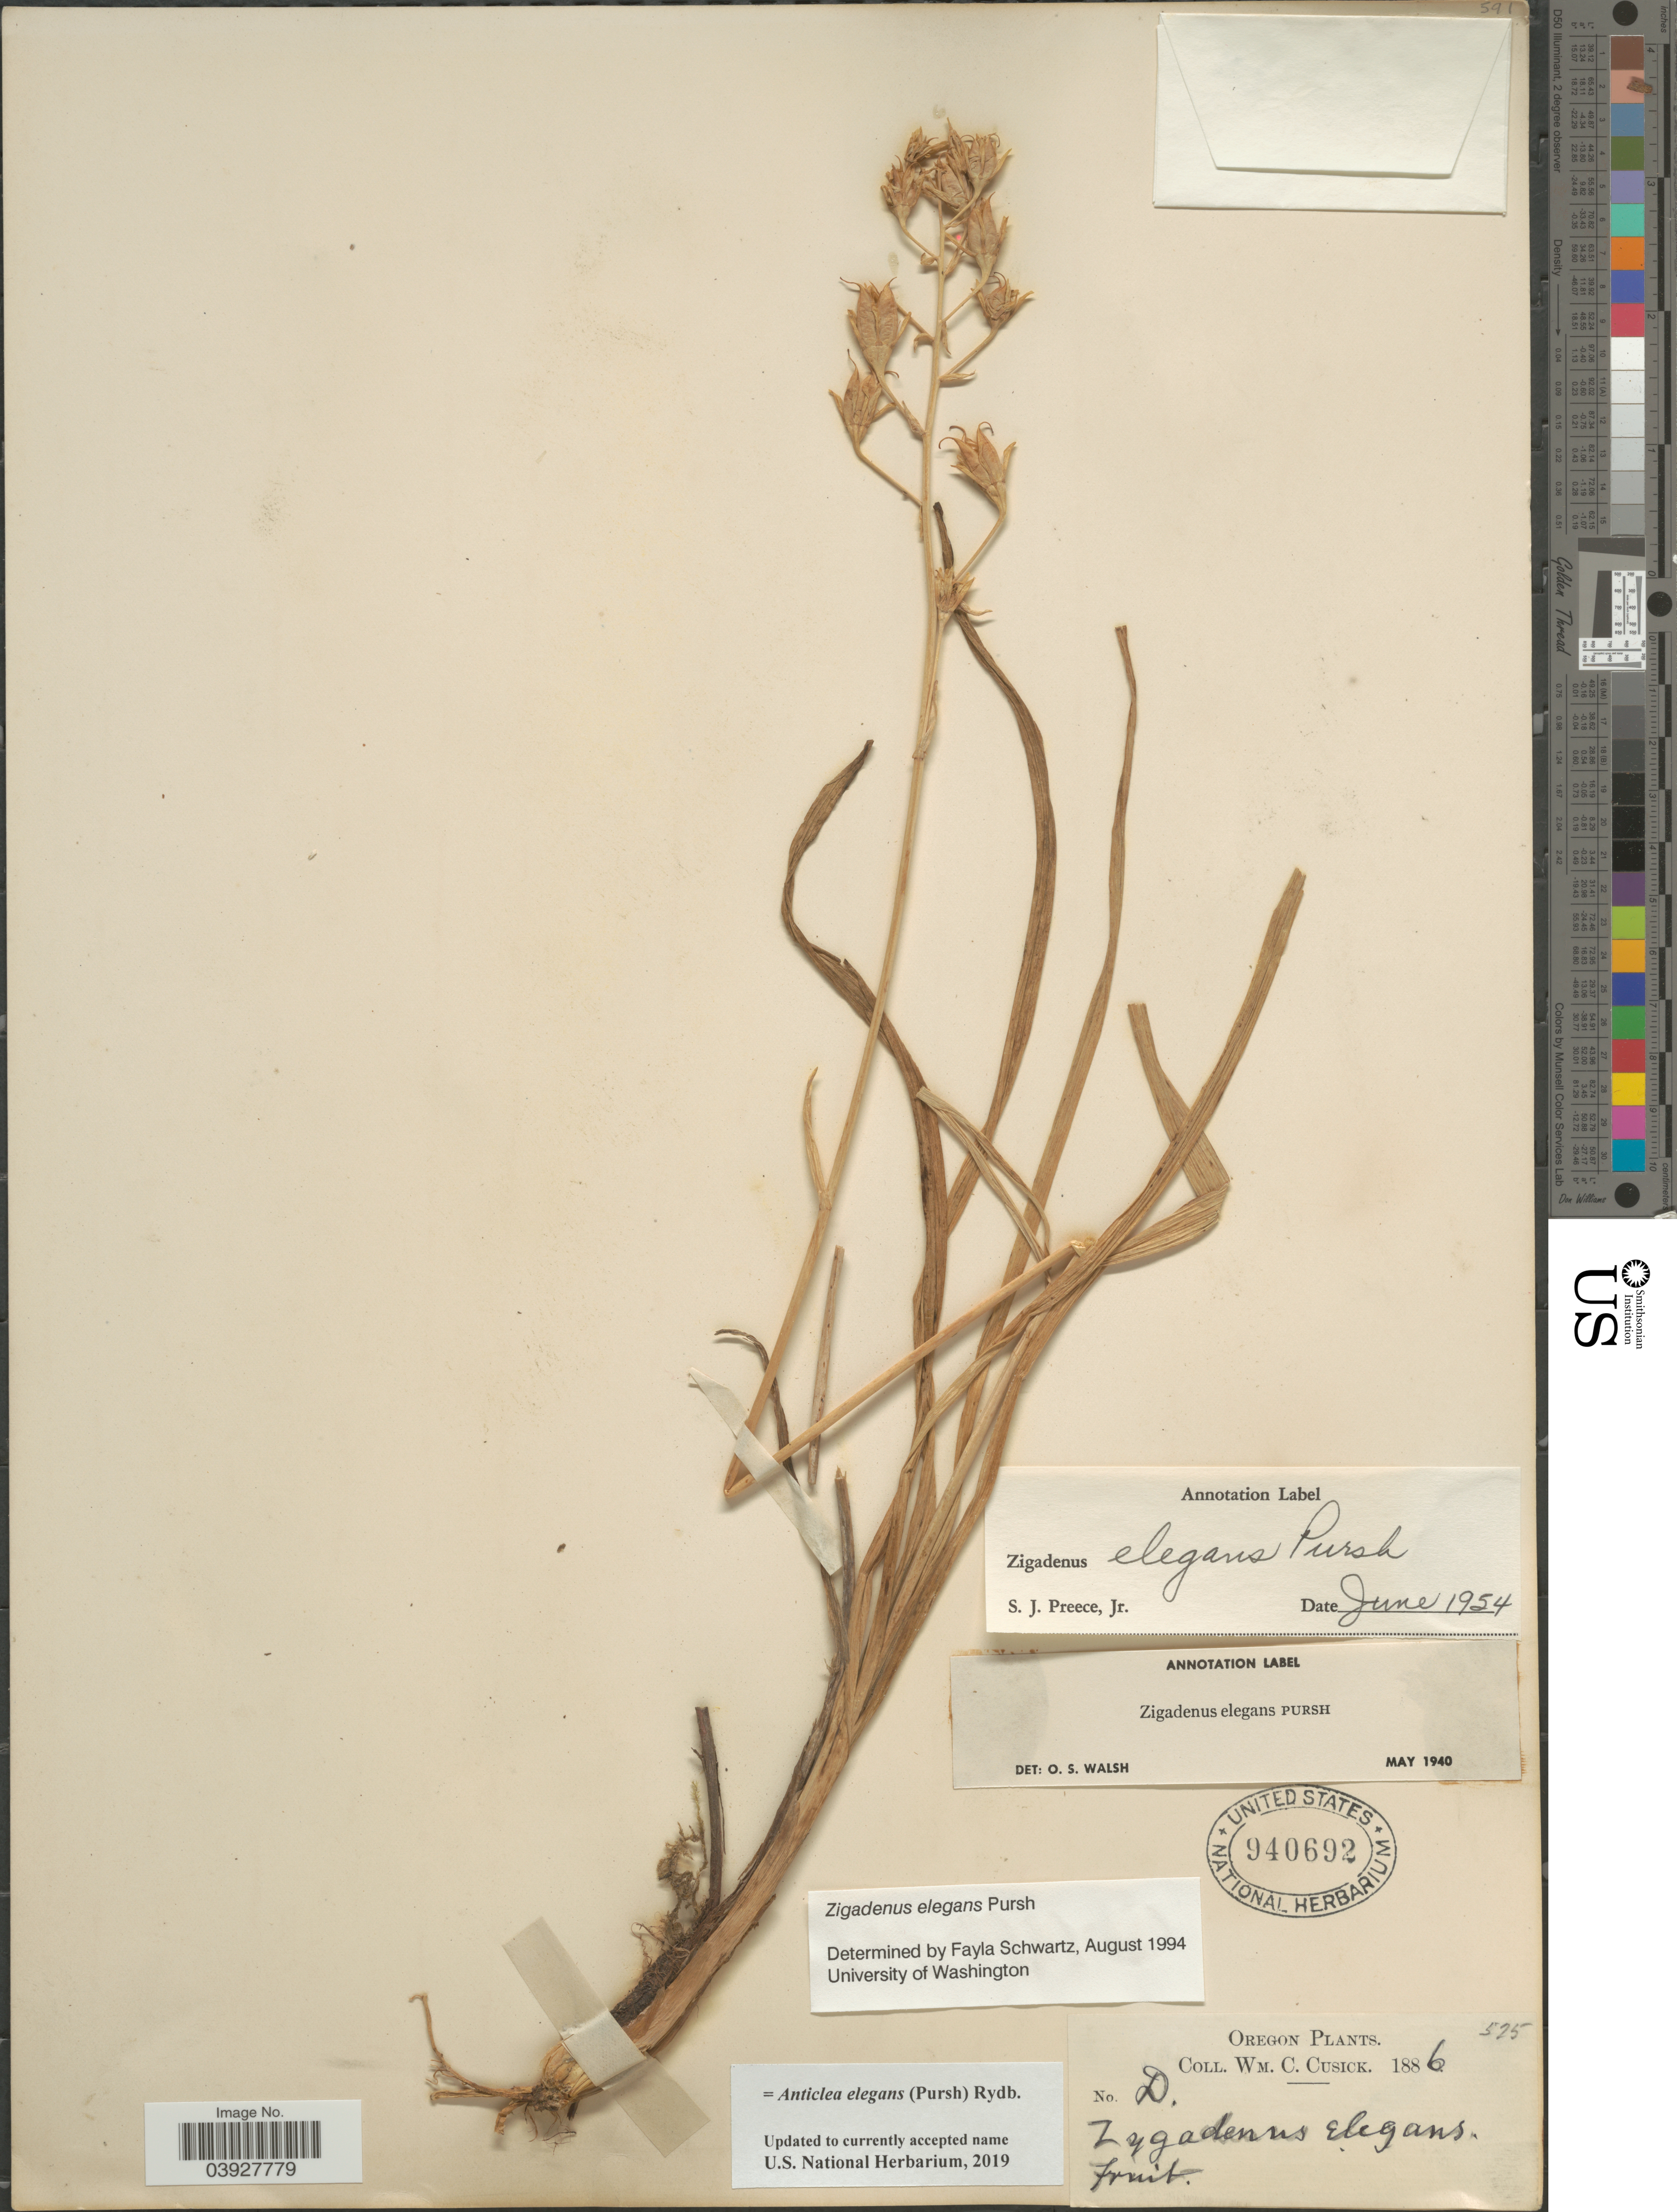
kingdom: Plantae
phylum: Tracheophyta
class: Liliopsida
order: Liliales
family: Melanthiaceae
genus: Anticlea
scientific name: Anticlea elegans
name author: (Pursh) Rydb.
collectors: W. C. Cusick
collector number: D?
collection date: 1886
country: United States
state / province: Oregon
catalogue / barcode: US 940692